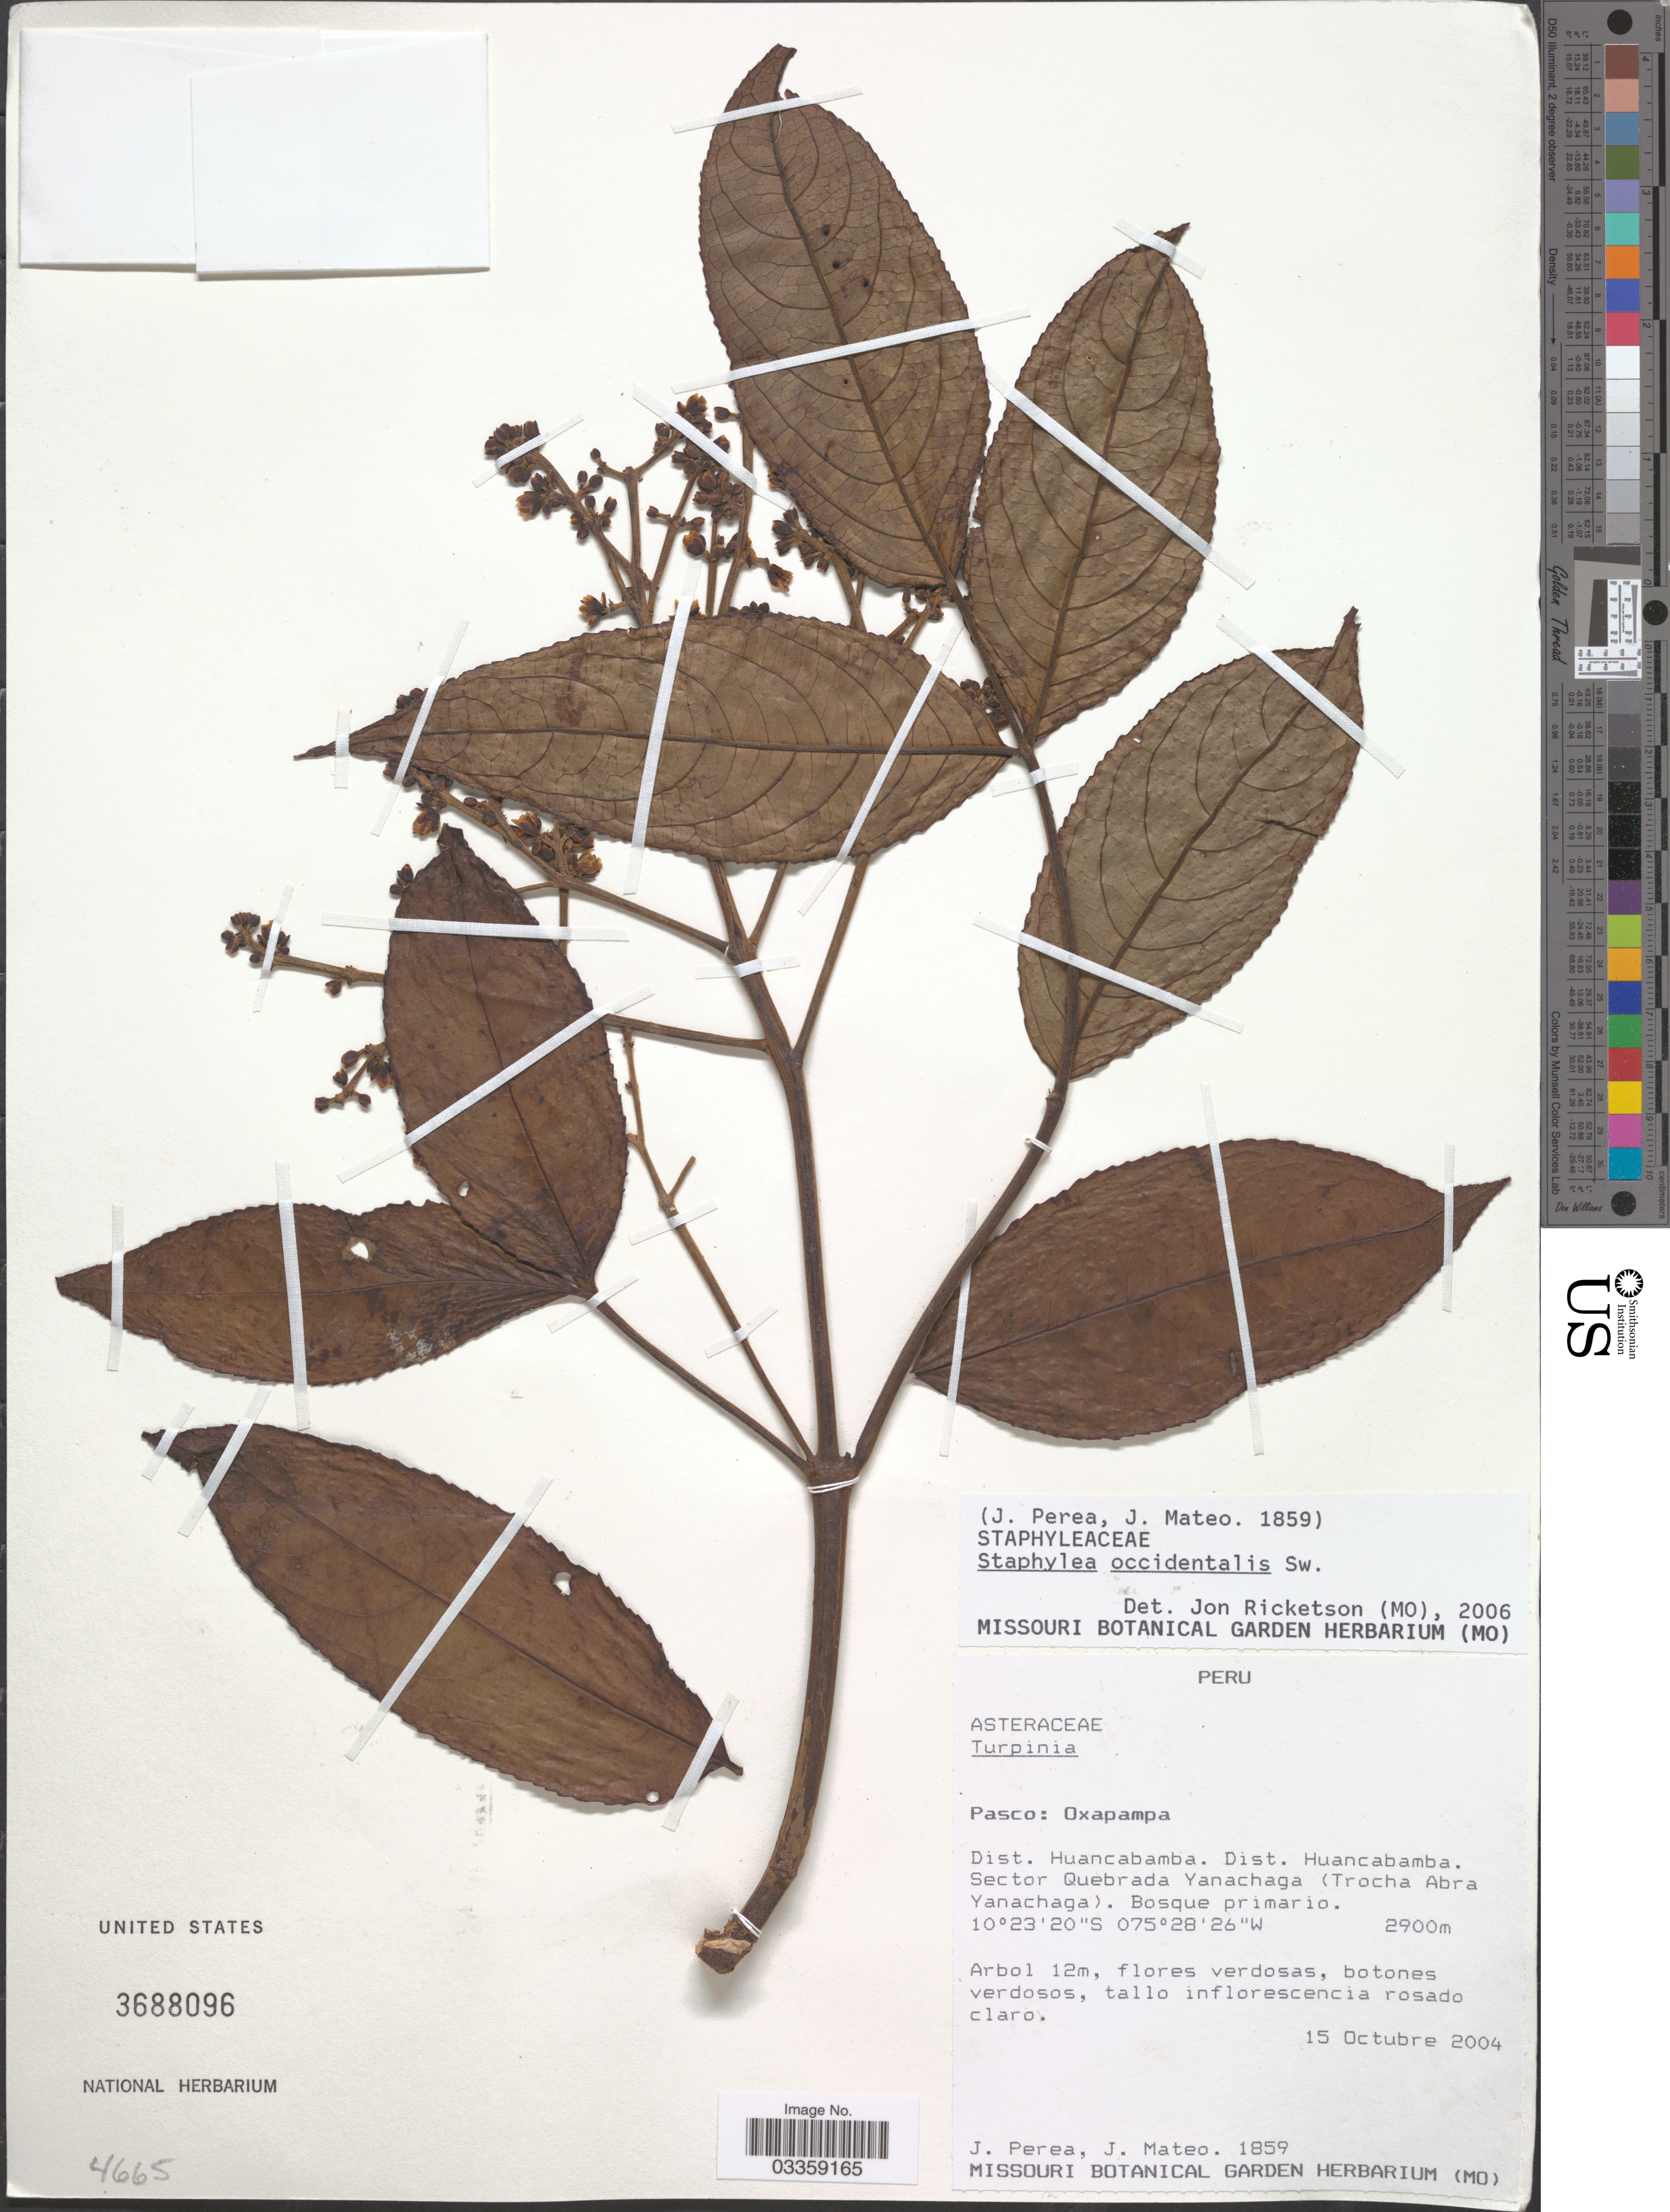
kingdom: Plantae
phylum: Tracheophyta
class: Magnoliopsida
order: Crossosomatales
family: Staphyleaceae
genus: Turpinia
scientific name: Turpinia occidentalis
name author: (Sw.) G. Don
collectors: J. Perea & J. Mateo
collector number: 1859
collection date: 2004-10-15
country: Peru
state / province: Pasco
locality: Oxapampa. Dist. Huancabamba. Sector Quebrada Yanachaga (Trocha Abra Yanachaga).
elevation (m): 2900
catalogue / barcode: US 3688096